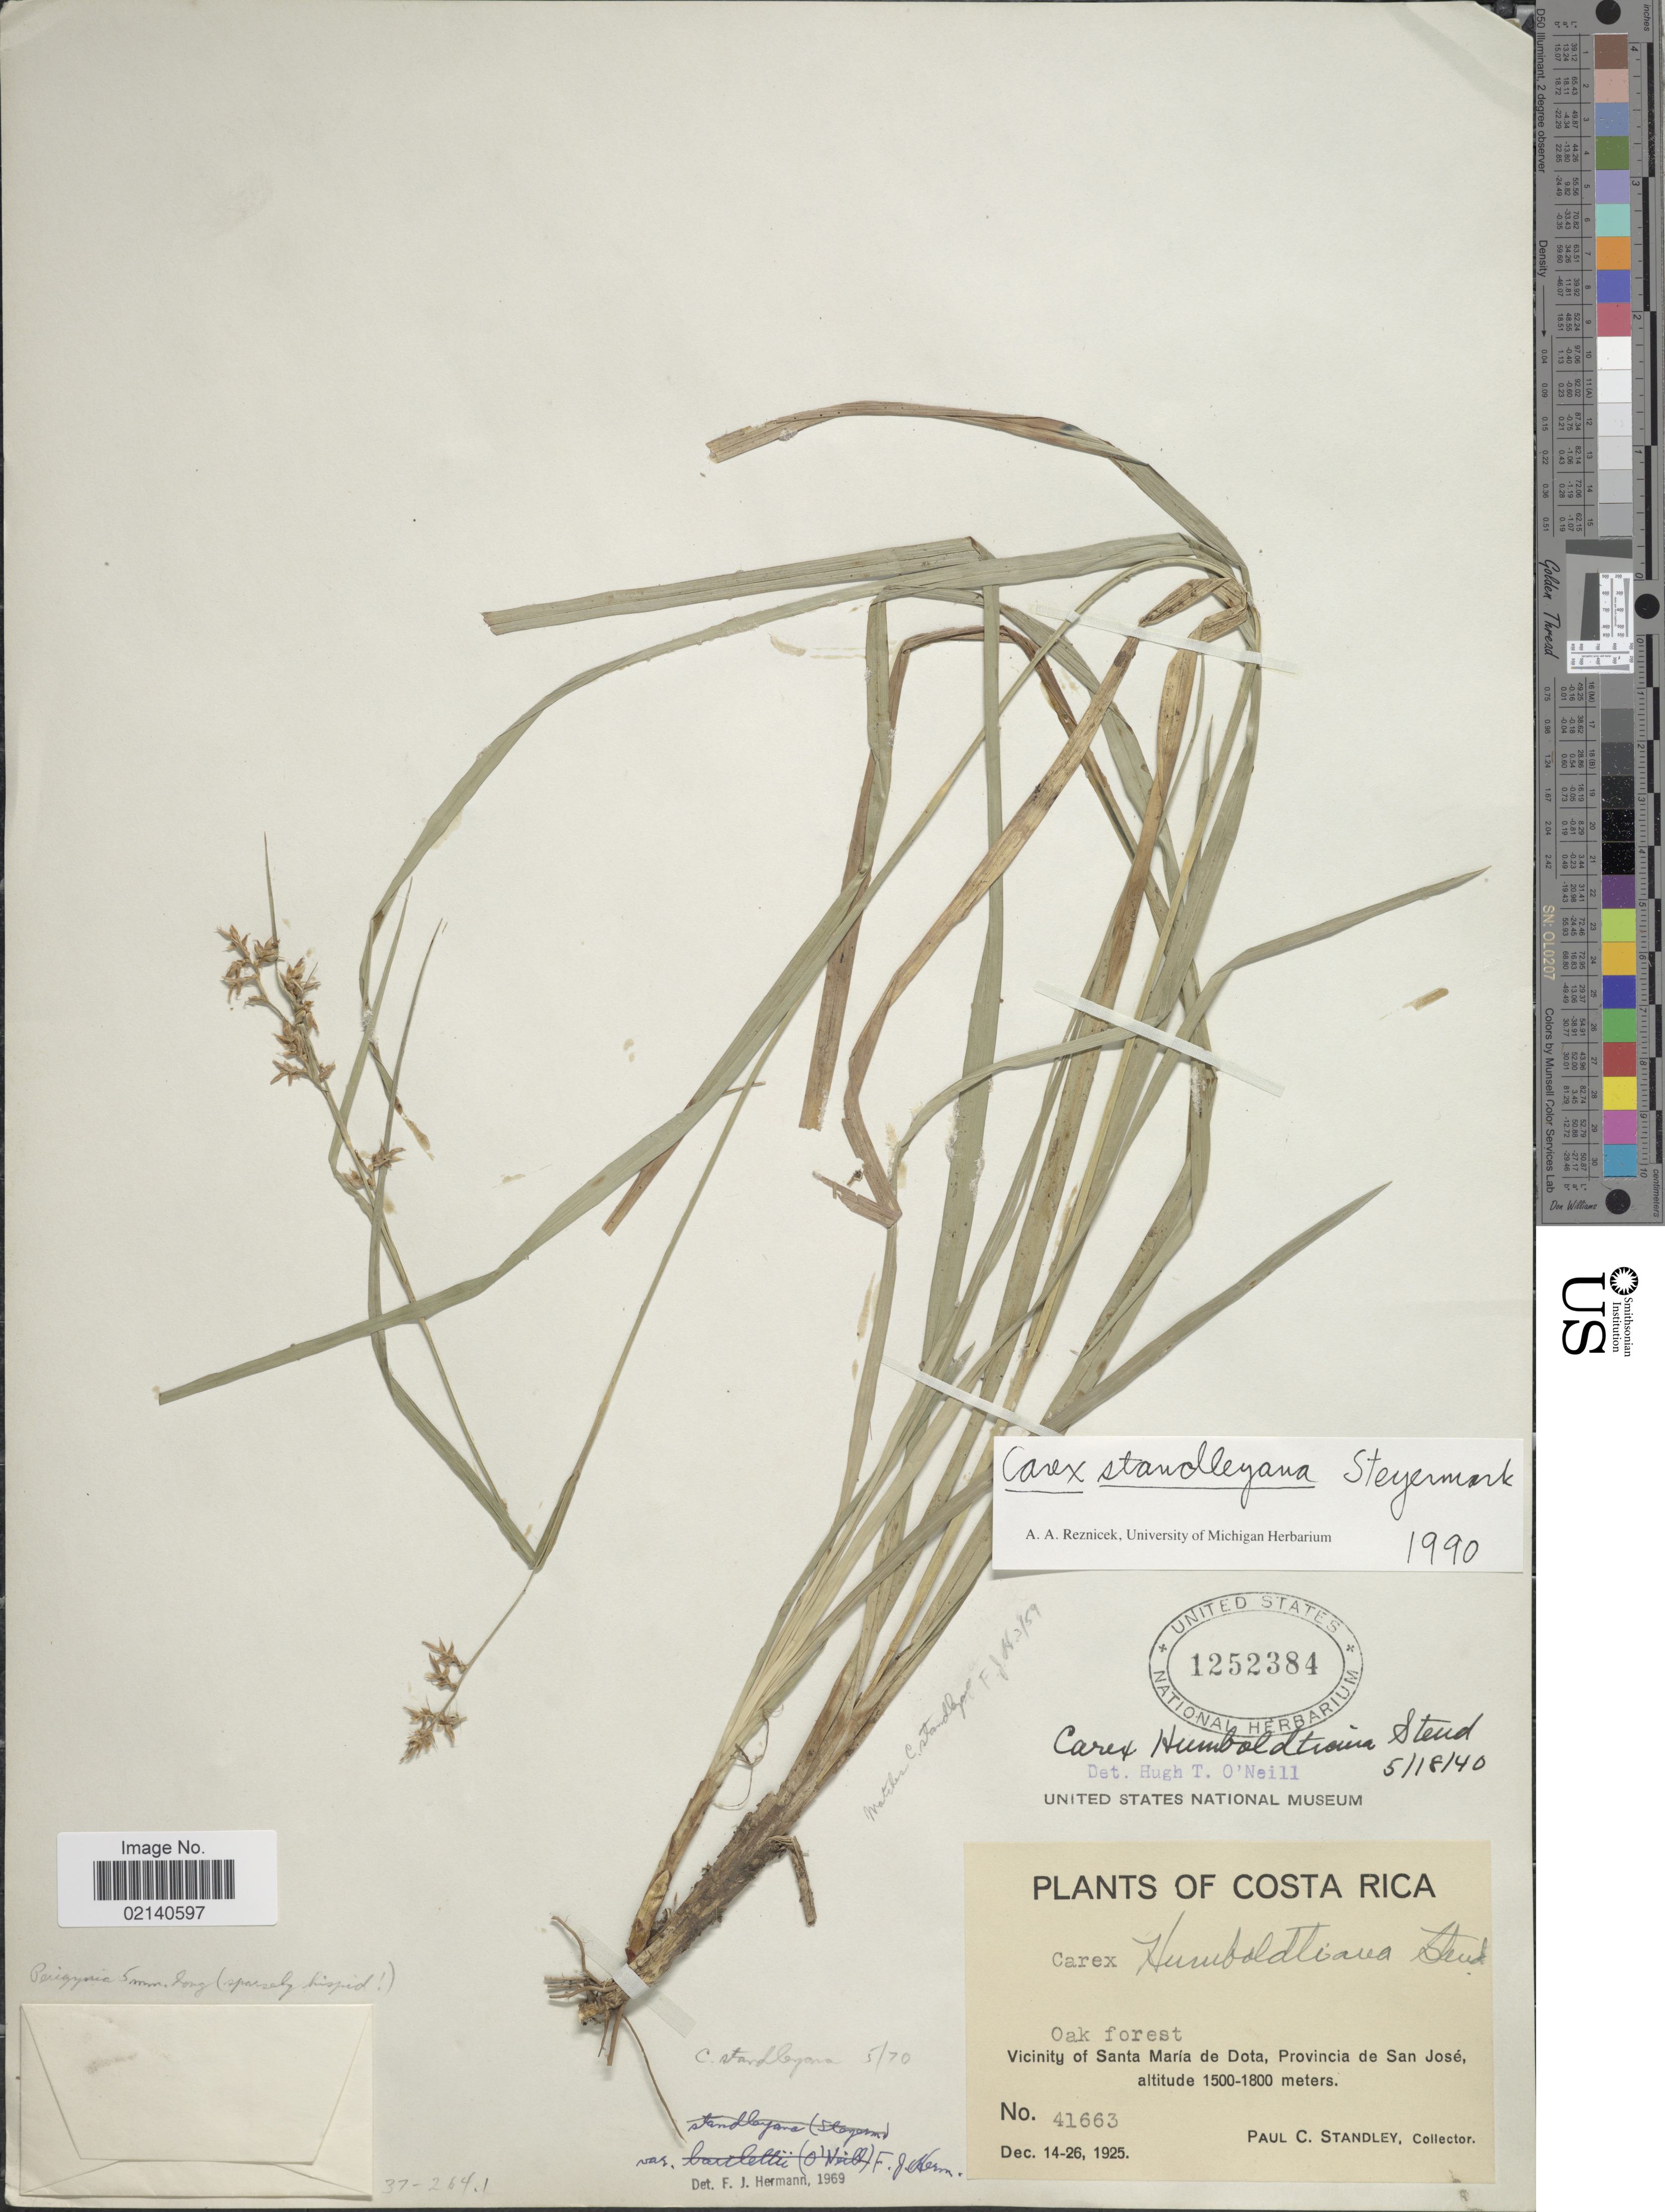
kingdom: Plantae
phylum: Tracheophyta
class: Liliopsida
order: Poales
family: Cyperaceae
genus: Carex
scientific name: Carex standleyana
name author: Steyerm.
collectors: P. C. Standley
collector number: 41663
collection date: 1925-12-14/1925-12-26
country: Costa Rica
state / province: San José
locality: Vicinity of Santa Maria de Dota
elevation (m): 1500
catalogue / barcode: US 1252384